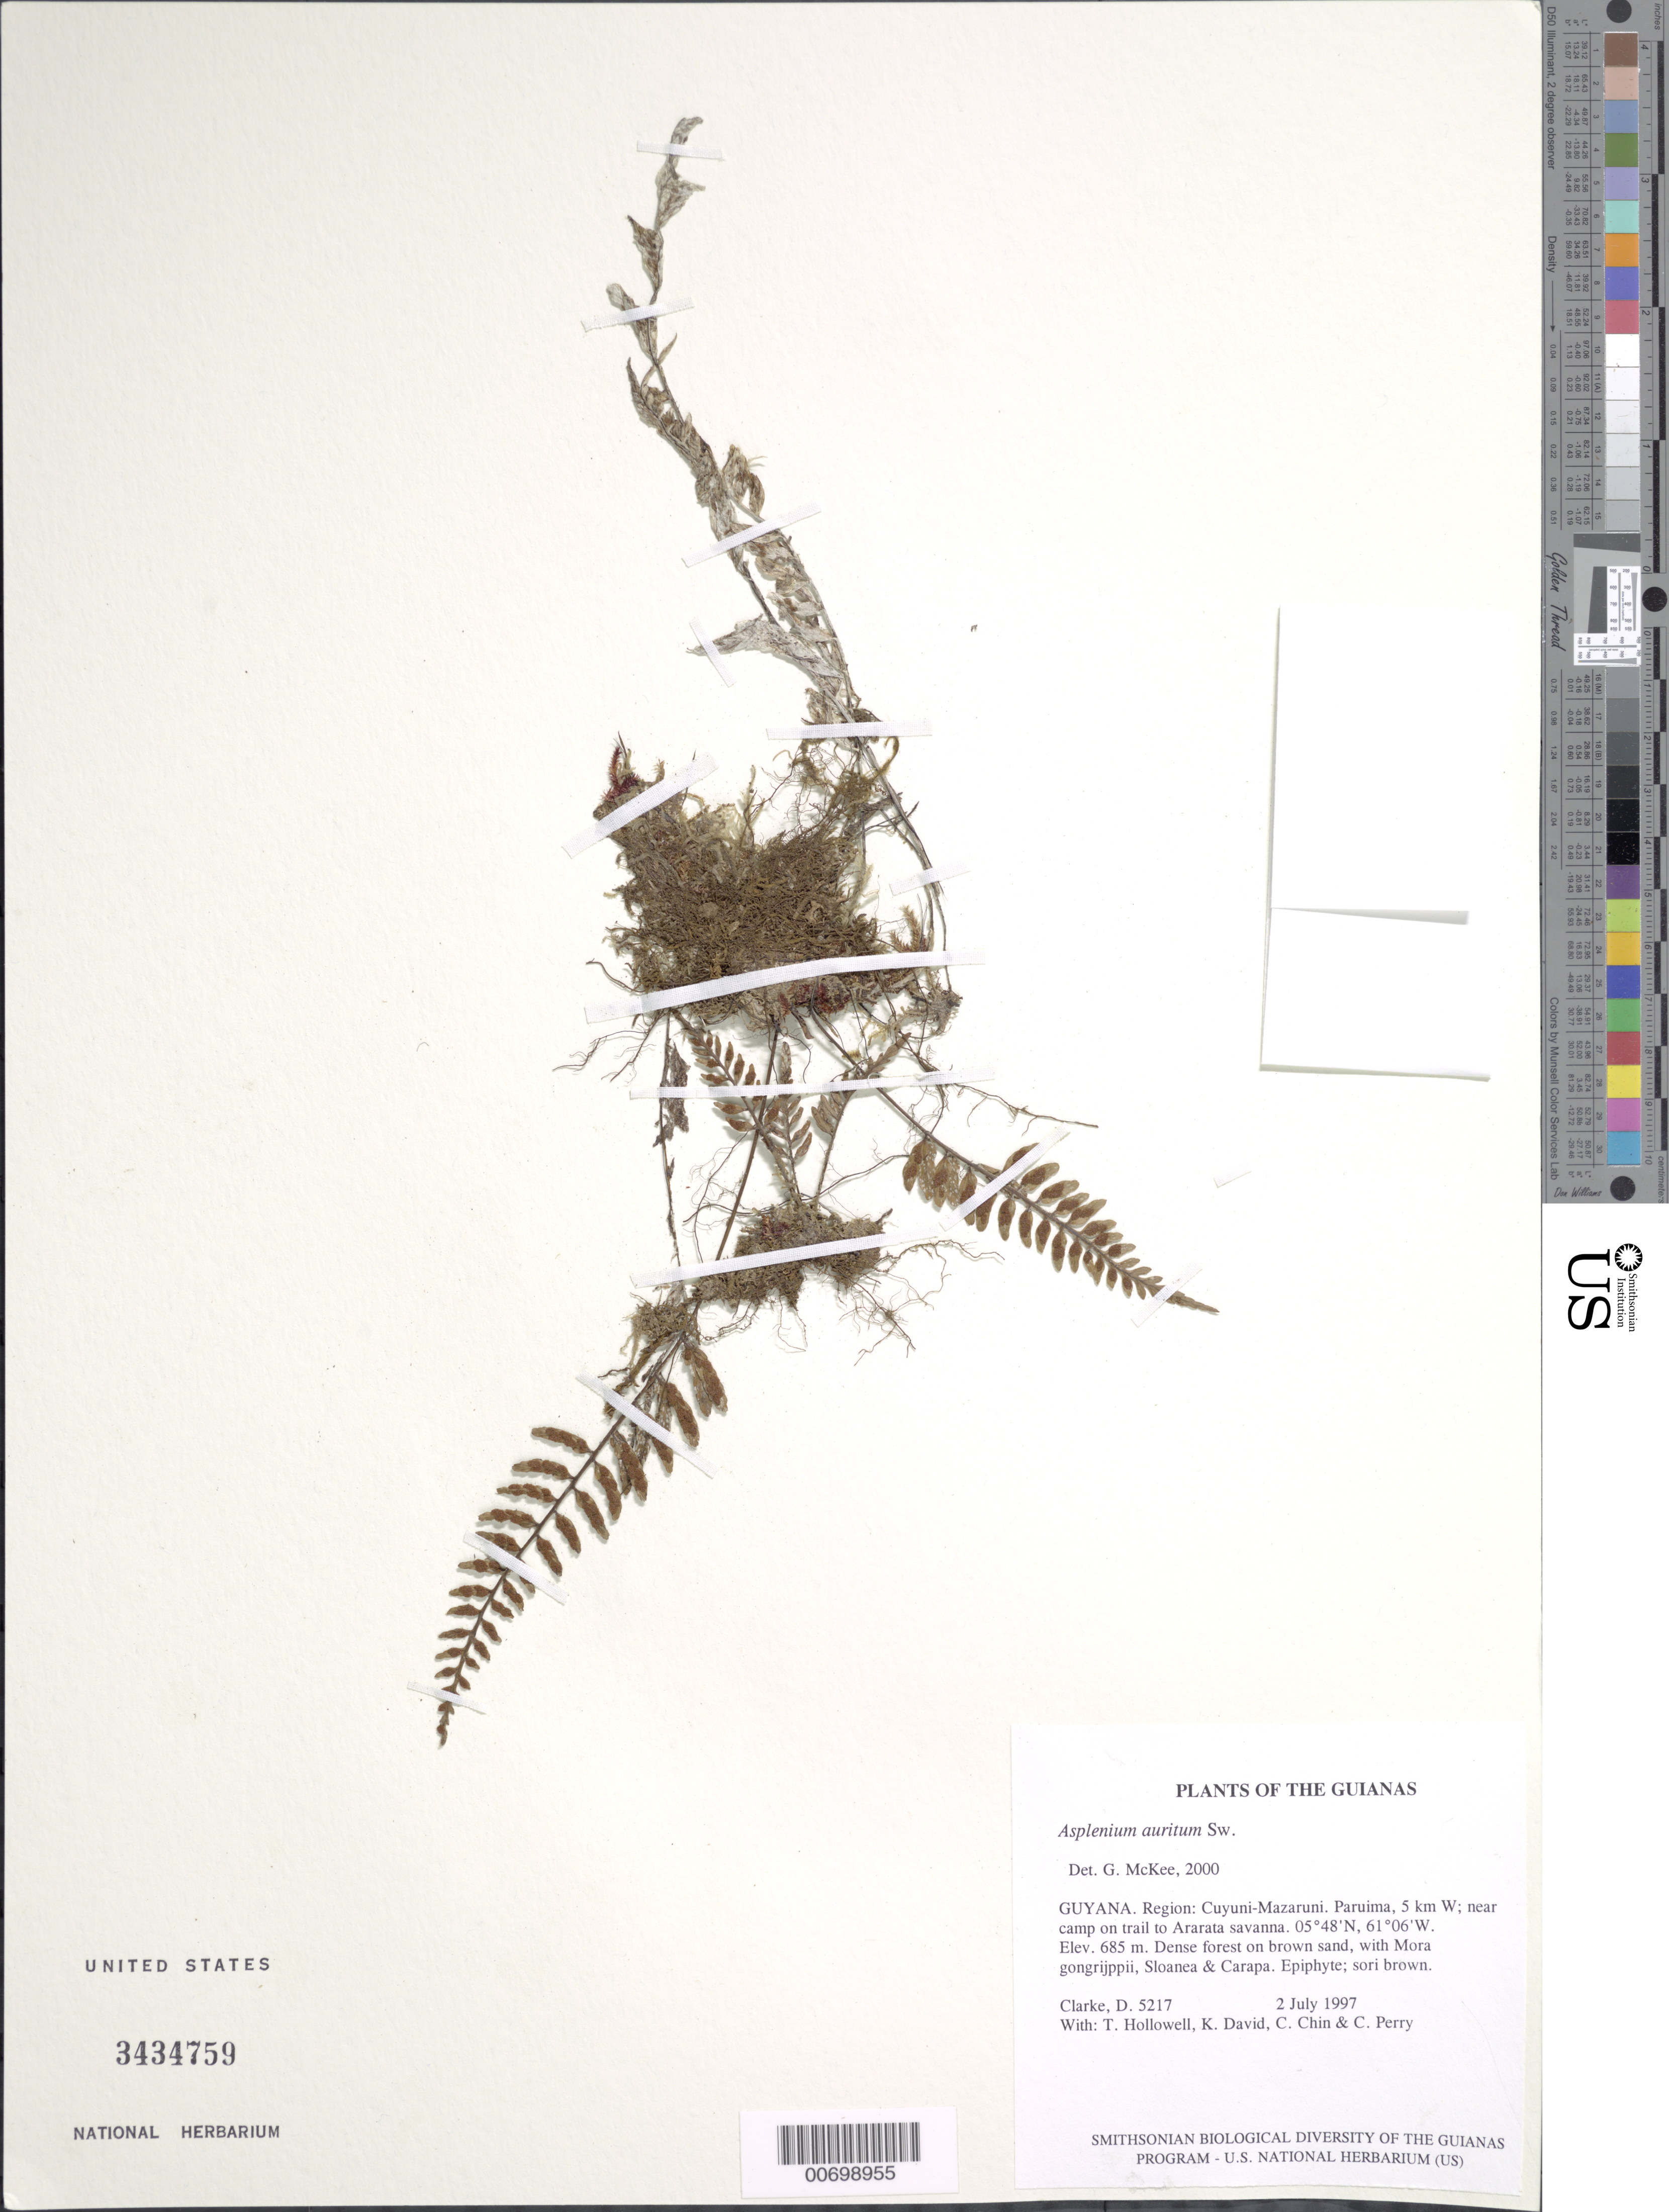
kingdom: Plantae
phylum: Tracheophyta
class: Polypodiopsida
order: Polypodiales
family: Aspleniaceae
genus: Asplenium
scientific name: Asplenium auritum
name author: Sw.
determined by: McKee, G. S., (US), NMNH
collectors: H. D. Clarke, T. Hollowell, K. David, C. Chin & C. Perry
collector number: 5217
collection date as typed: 2 July 1997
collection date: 1997-07-02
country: Guyana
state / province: Cuyuni-Mazaruni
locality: Paruima, 5 km W; near camp on trail to Ararata savanna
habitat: Dense forest on brown sand, with Mora gongrijppii, Sloanea & Carapa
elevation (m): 685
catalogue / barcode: US 3434759